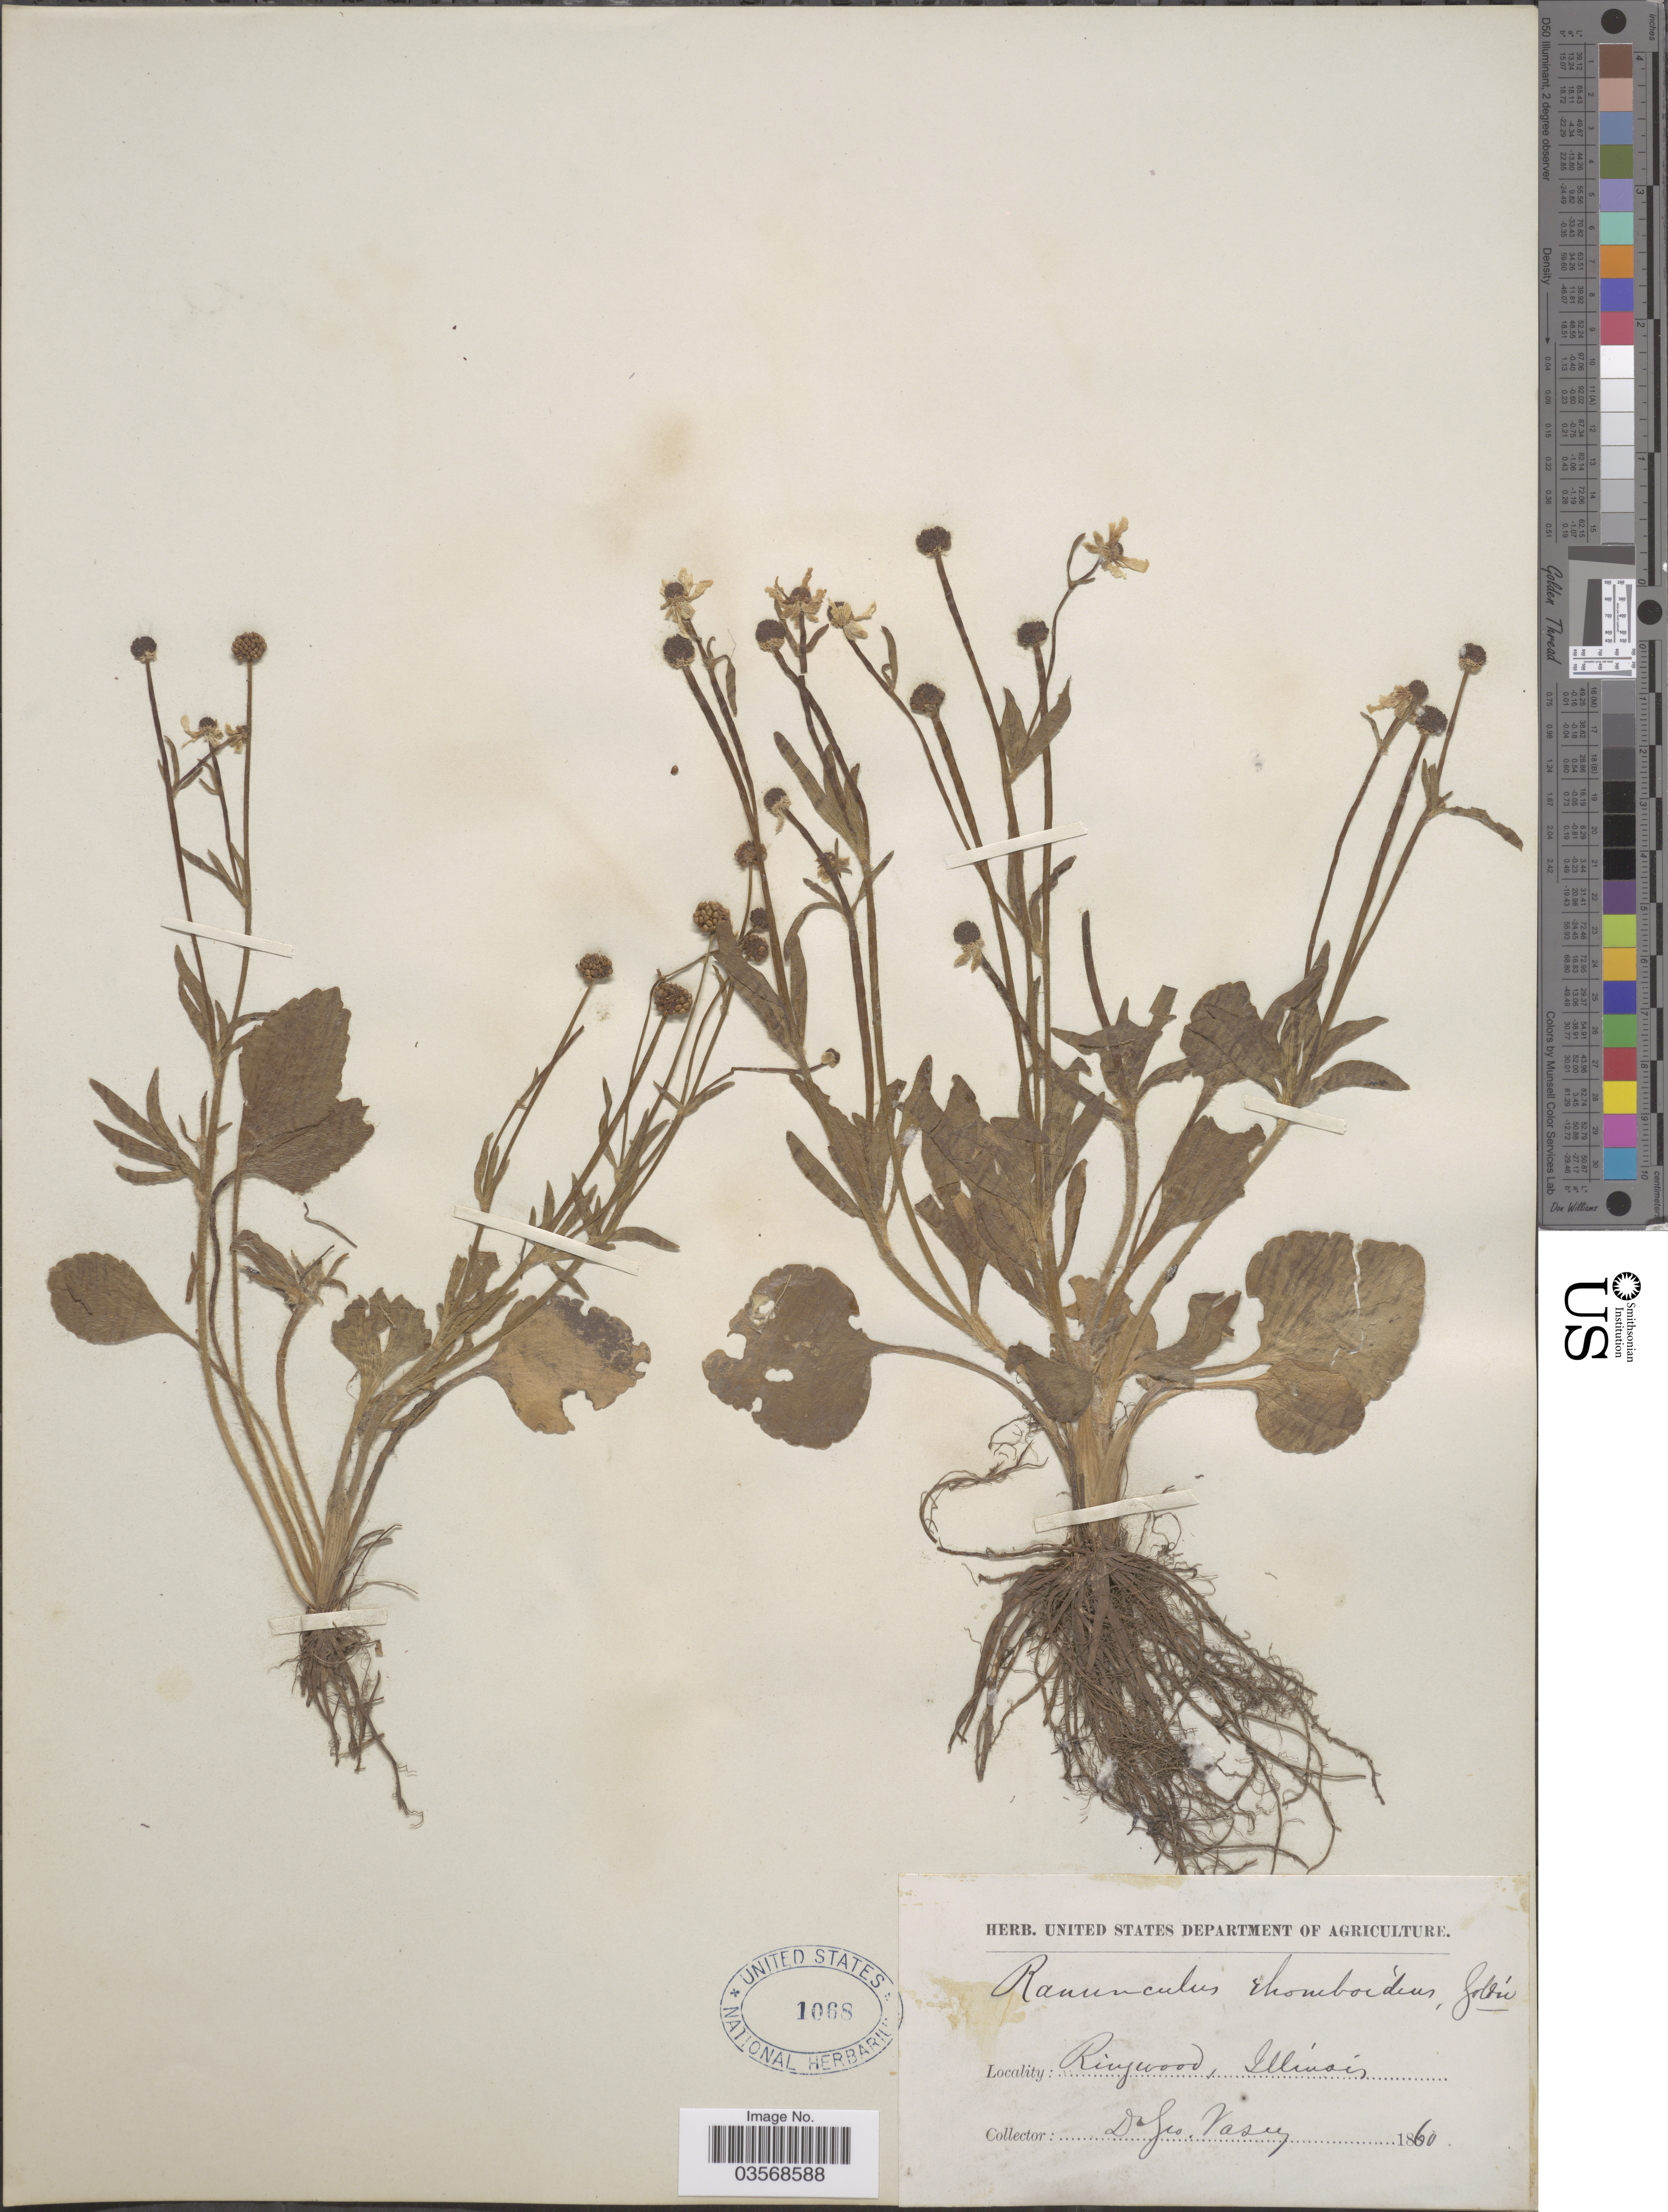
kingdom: Plantae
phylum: Tracheophyta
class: Magnoliopsida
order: Ranunculales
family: Ranunculaceae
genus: Ranunculus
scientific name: Ranunculus ovalis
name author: Raf.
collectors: G. Vasey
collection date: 1860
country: United States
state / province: Illinois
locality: Ringwood.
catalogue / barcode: US 1068